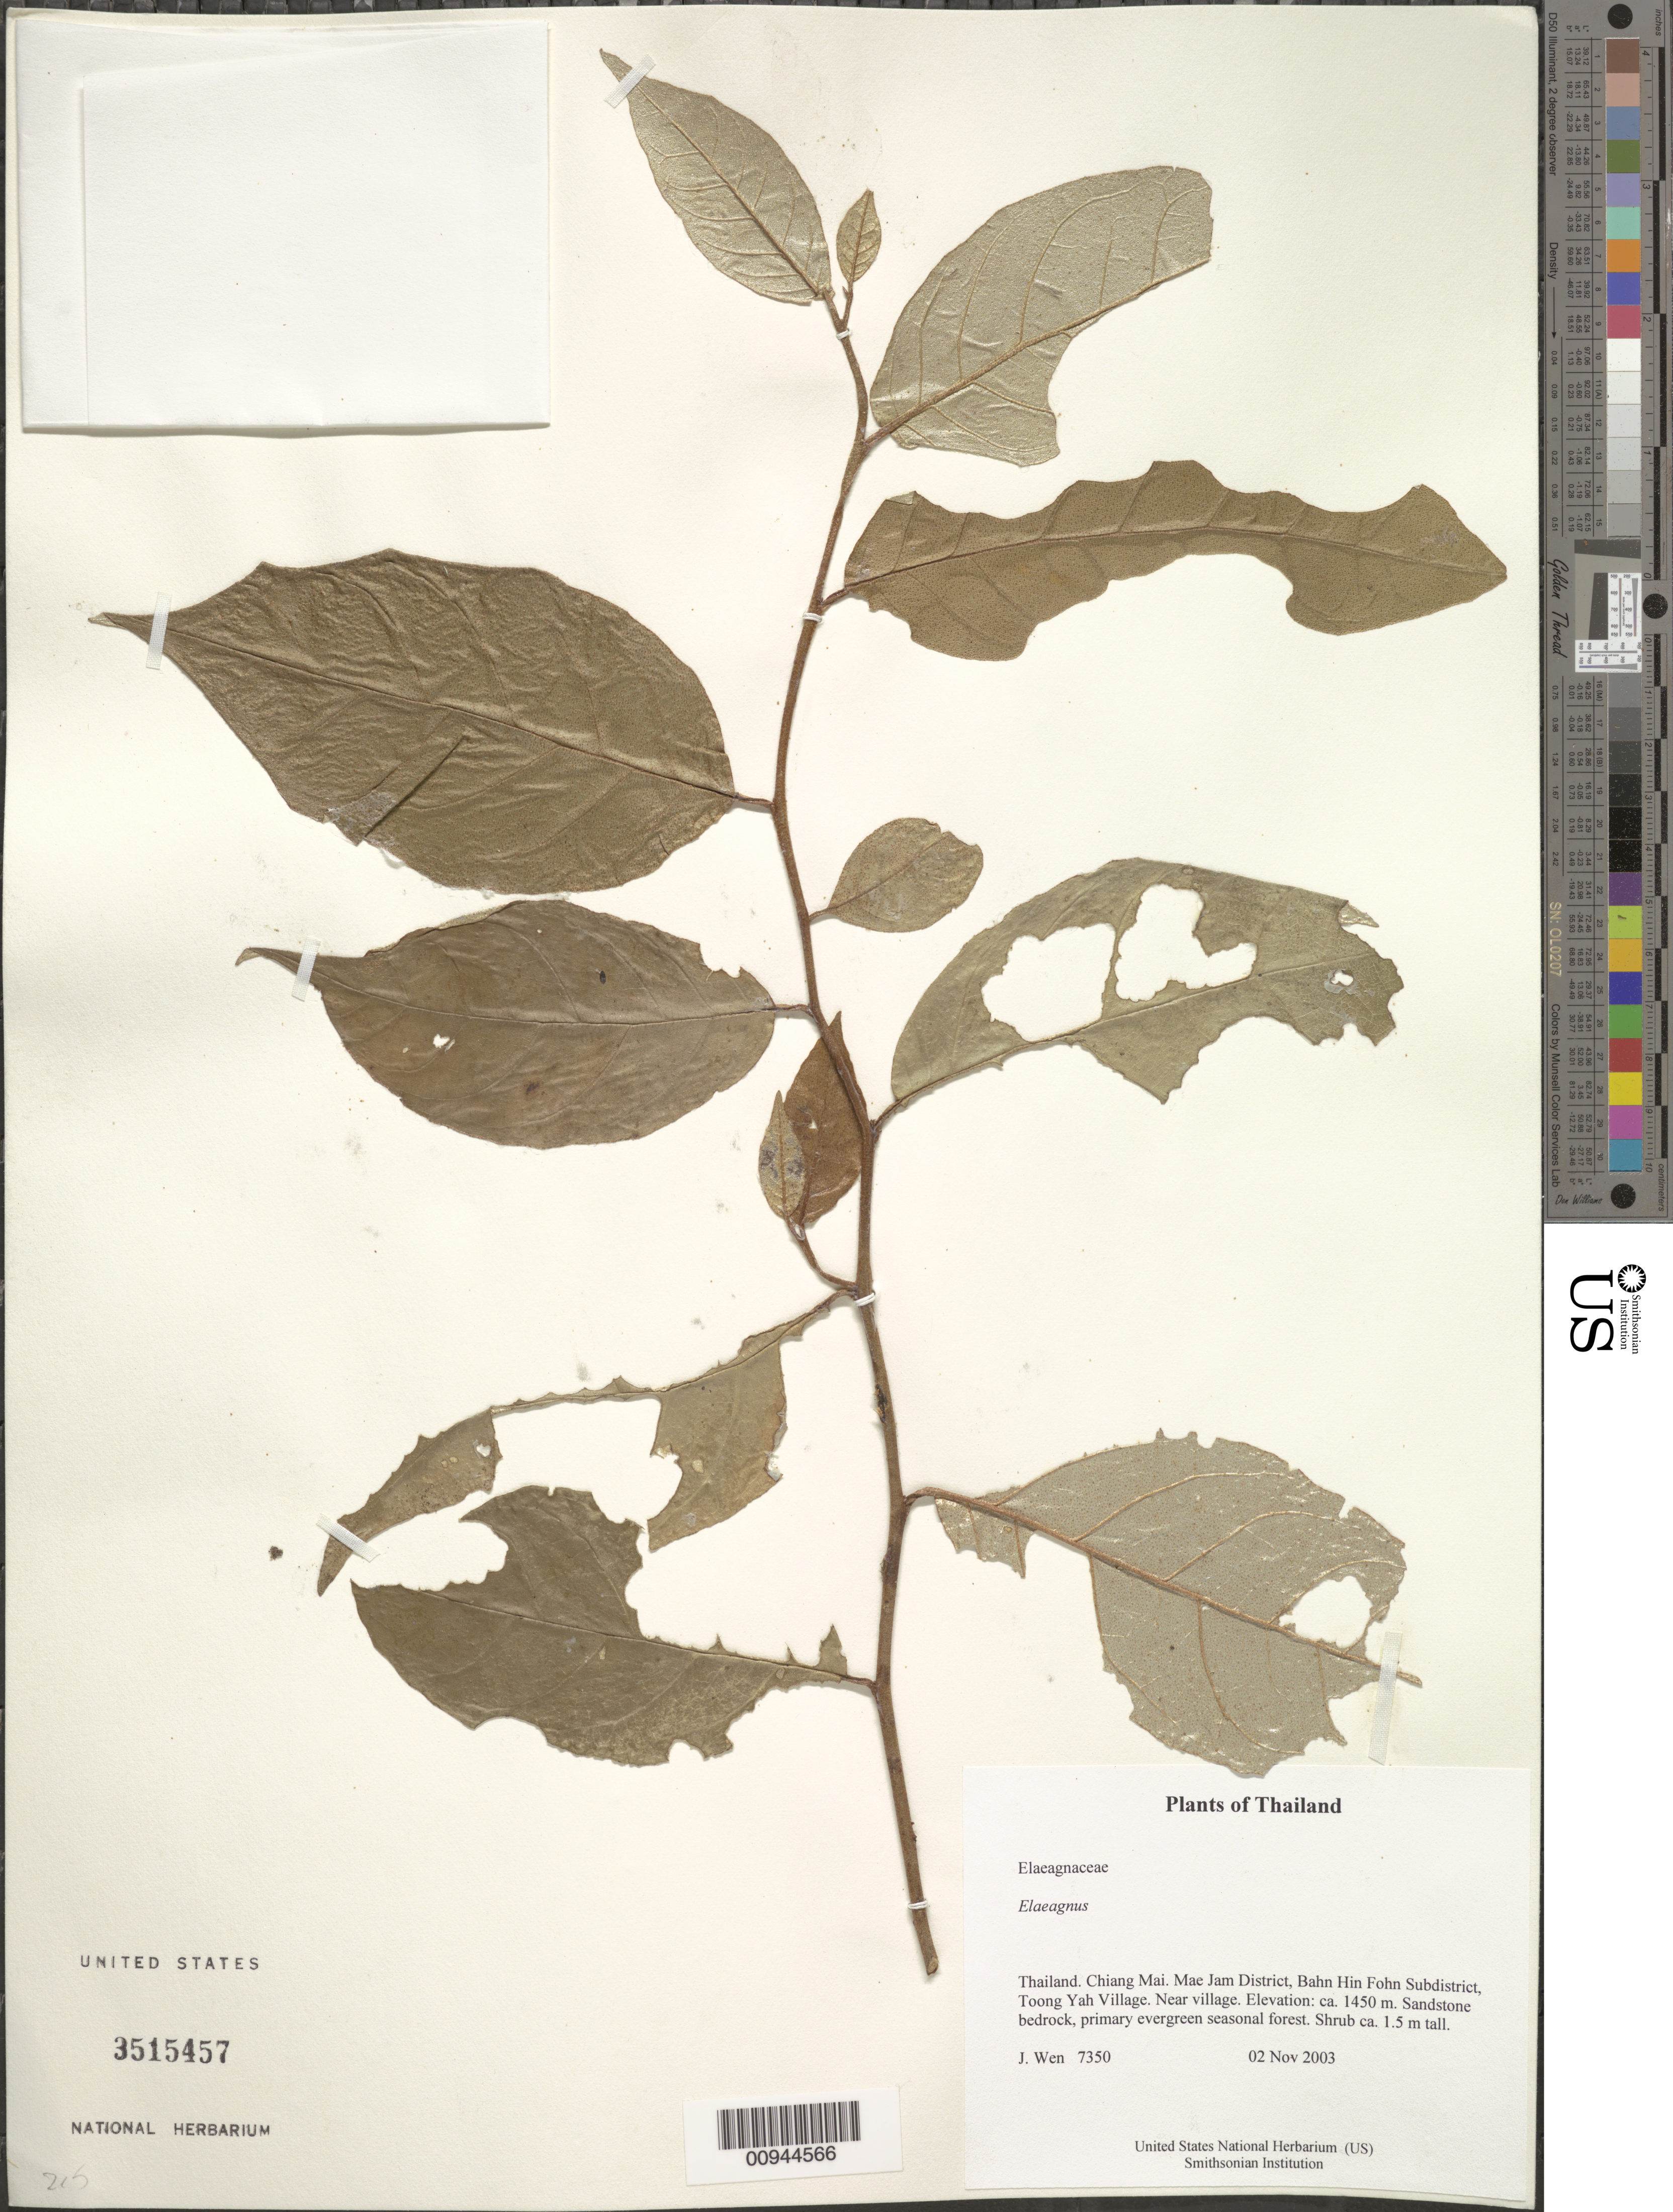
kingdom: Plantae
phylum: Tracheophyta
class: Magnoliopsida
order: Rosales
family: Elaeagnaceae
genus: Elaeagnus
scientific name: Elaeagnus sp.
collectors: J. Wen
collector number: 7350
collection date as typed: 02 Nov 2003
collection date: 2003-11-02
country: Thailand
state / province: Chiang Mai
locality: Mae Jam District, Bahn Hin Fohn Subdistrict, Toong Yah Village. Near village.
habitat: Sandstone bedrock, primary evergreen seasonal forest.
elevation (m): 1450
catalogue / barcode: US 3515457